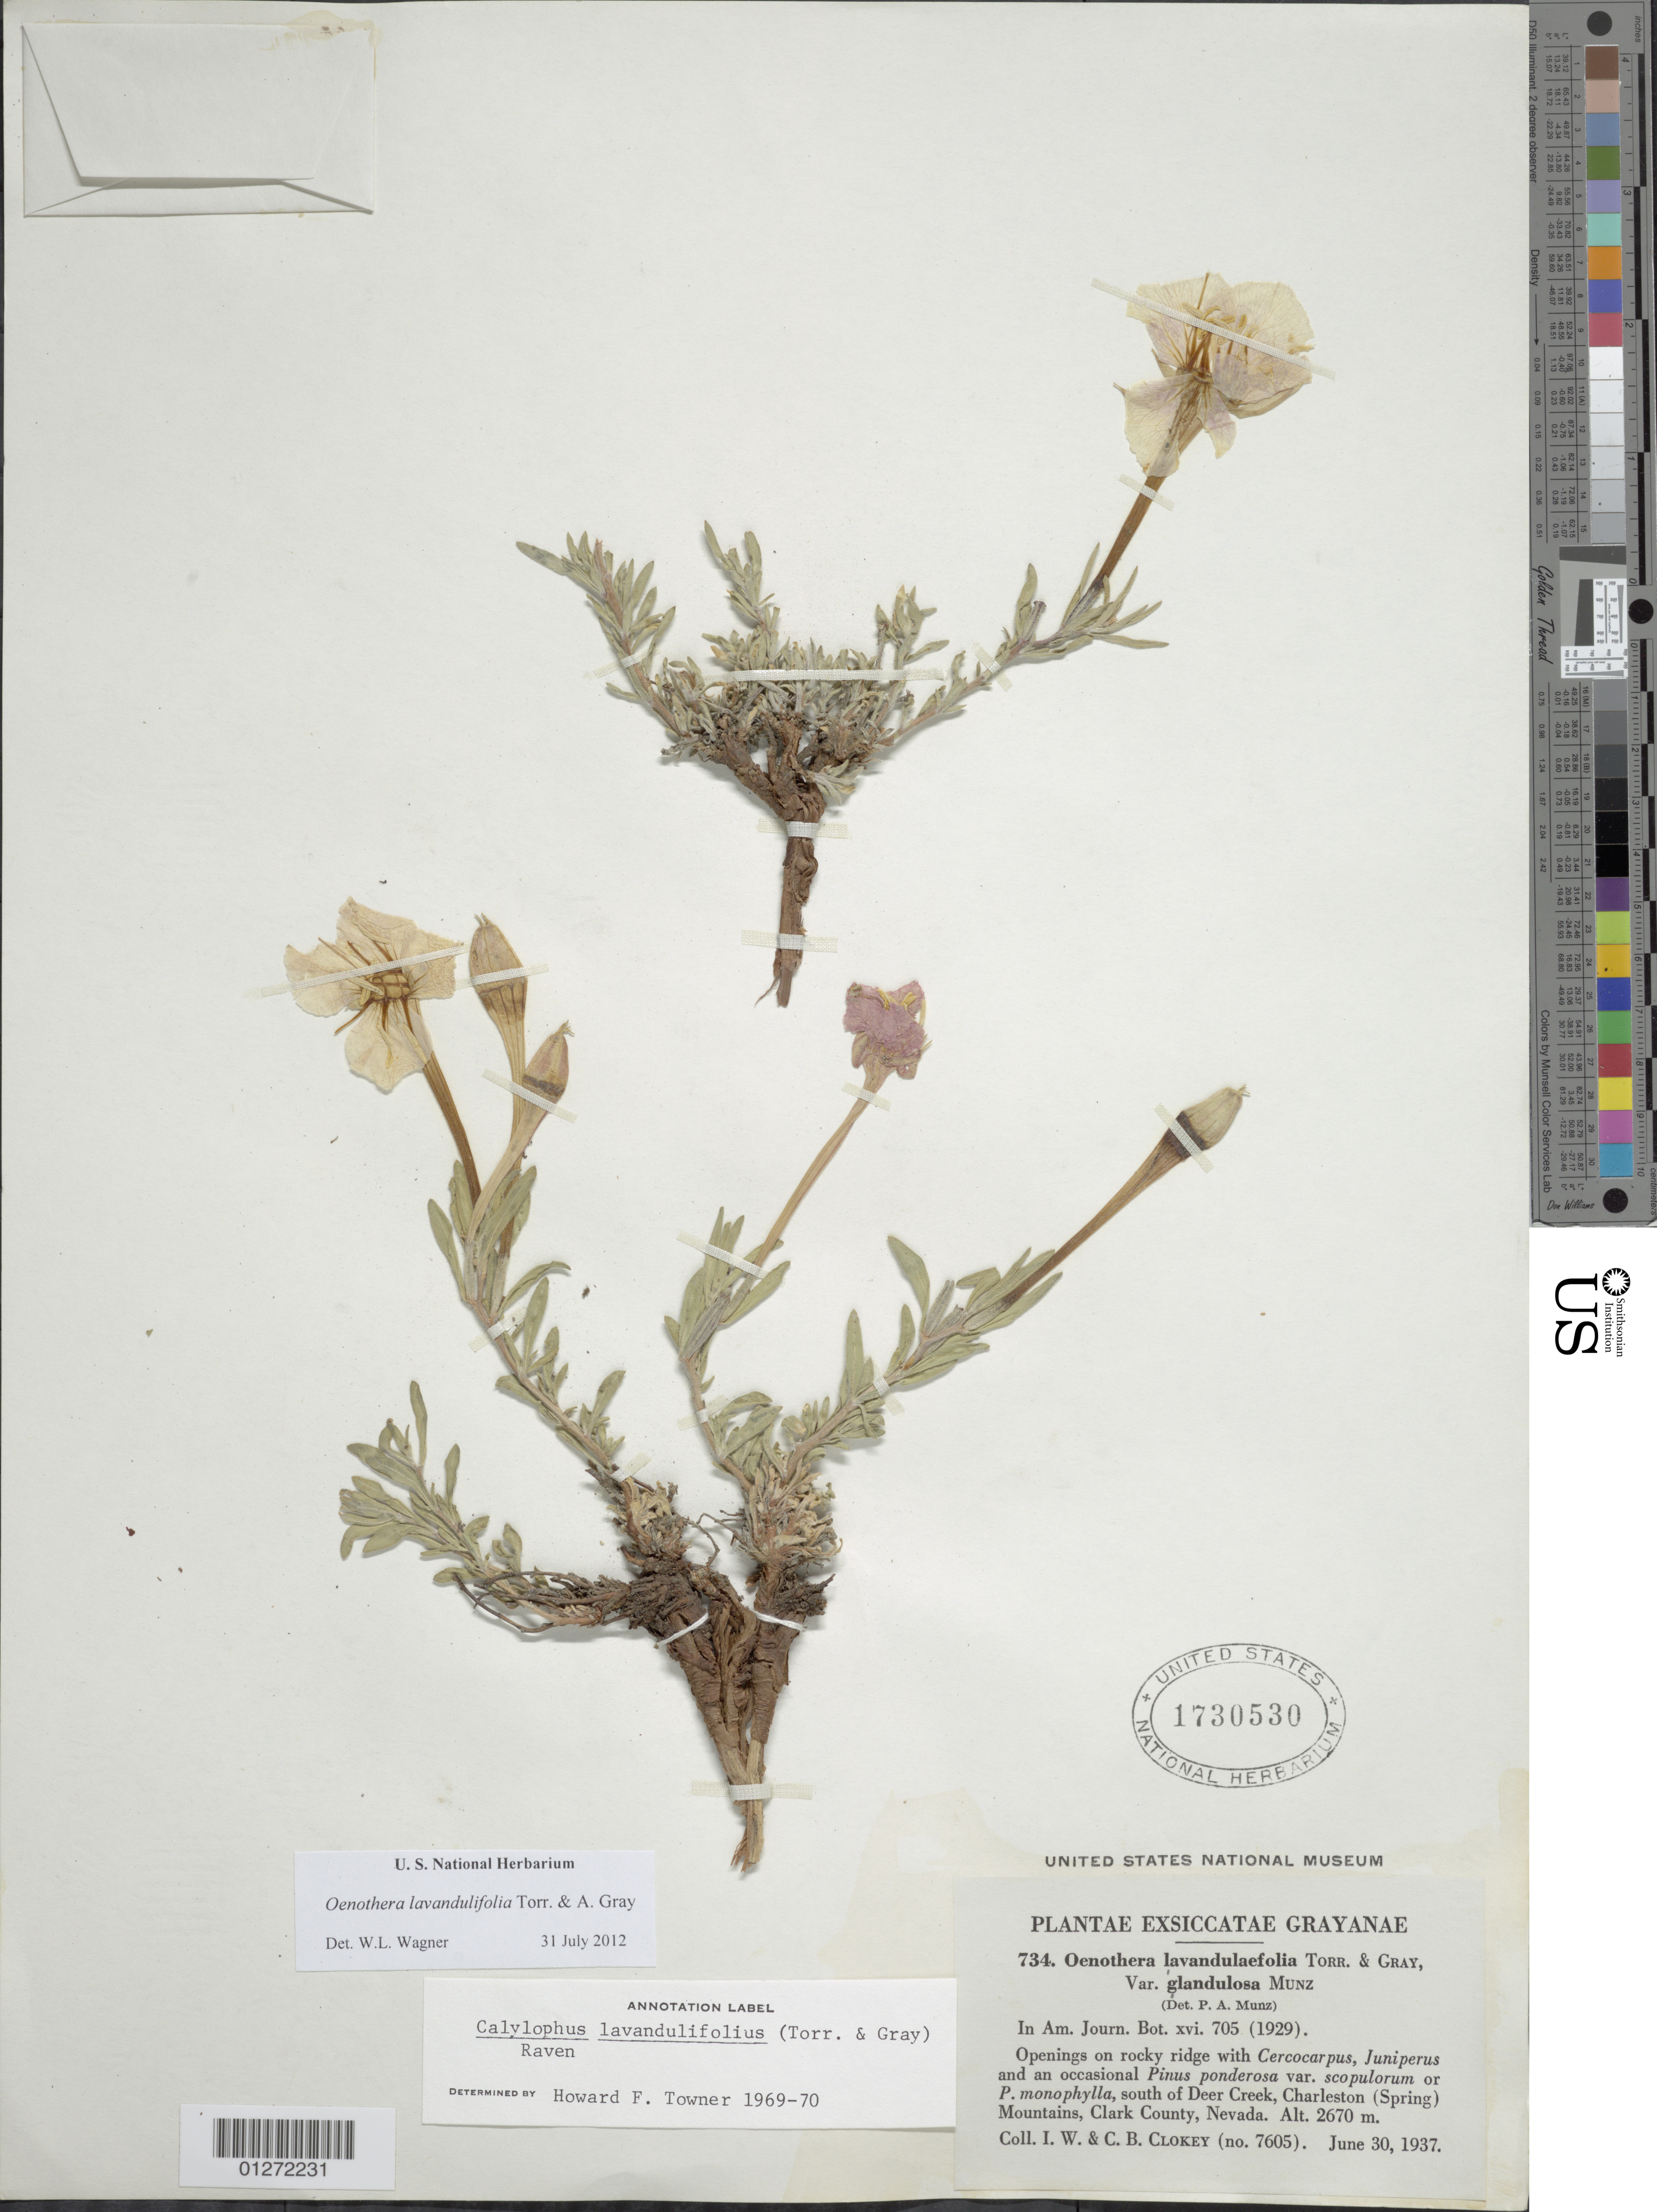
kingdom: Plantae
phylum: Tracheophyta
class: Magnoliopsida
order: Myrtales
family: Onagraceae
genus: Oenothera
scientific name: Oenothera lavandulifolia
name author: Torr. & A. Gray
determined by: Wagner, W. L., (BOT), Smithsonian Institution - National Museum of Natural History (UNITED STATES)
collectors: I. W. Clokey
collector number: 734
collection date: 1937-06-30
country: United States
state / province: Nevada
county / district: Clark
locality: Charleston Mountains, Deer Creek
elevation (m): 814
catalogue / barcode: US 1730530